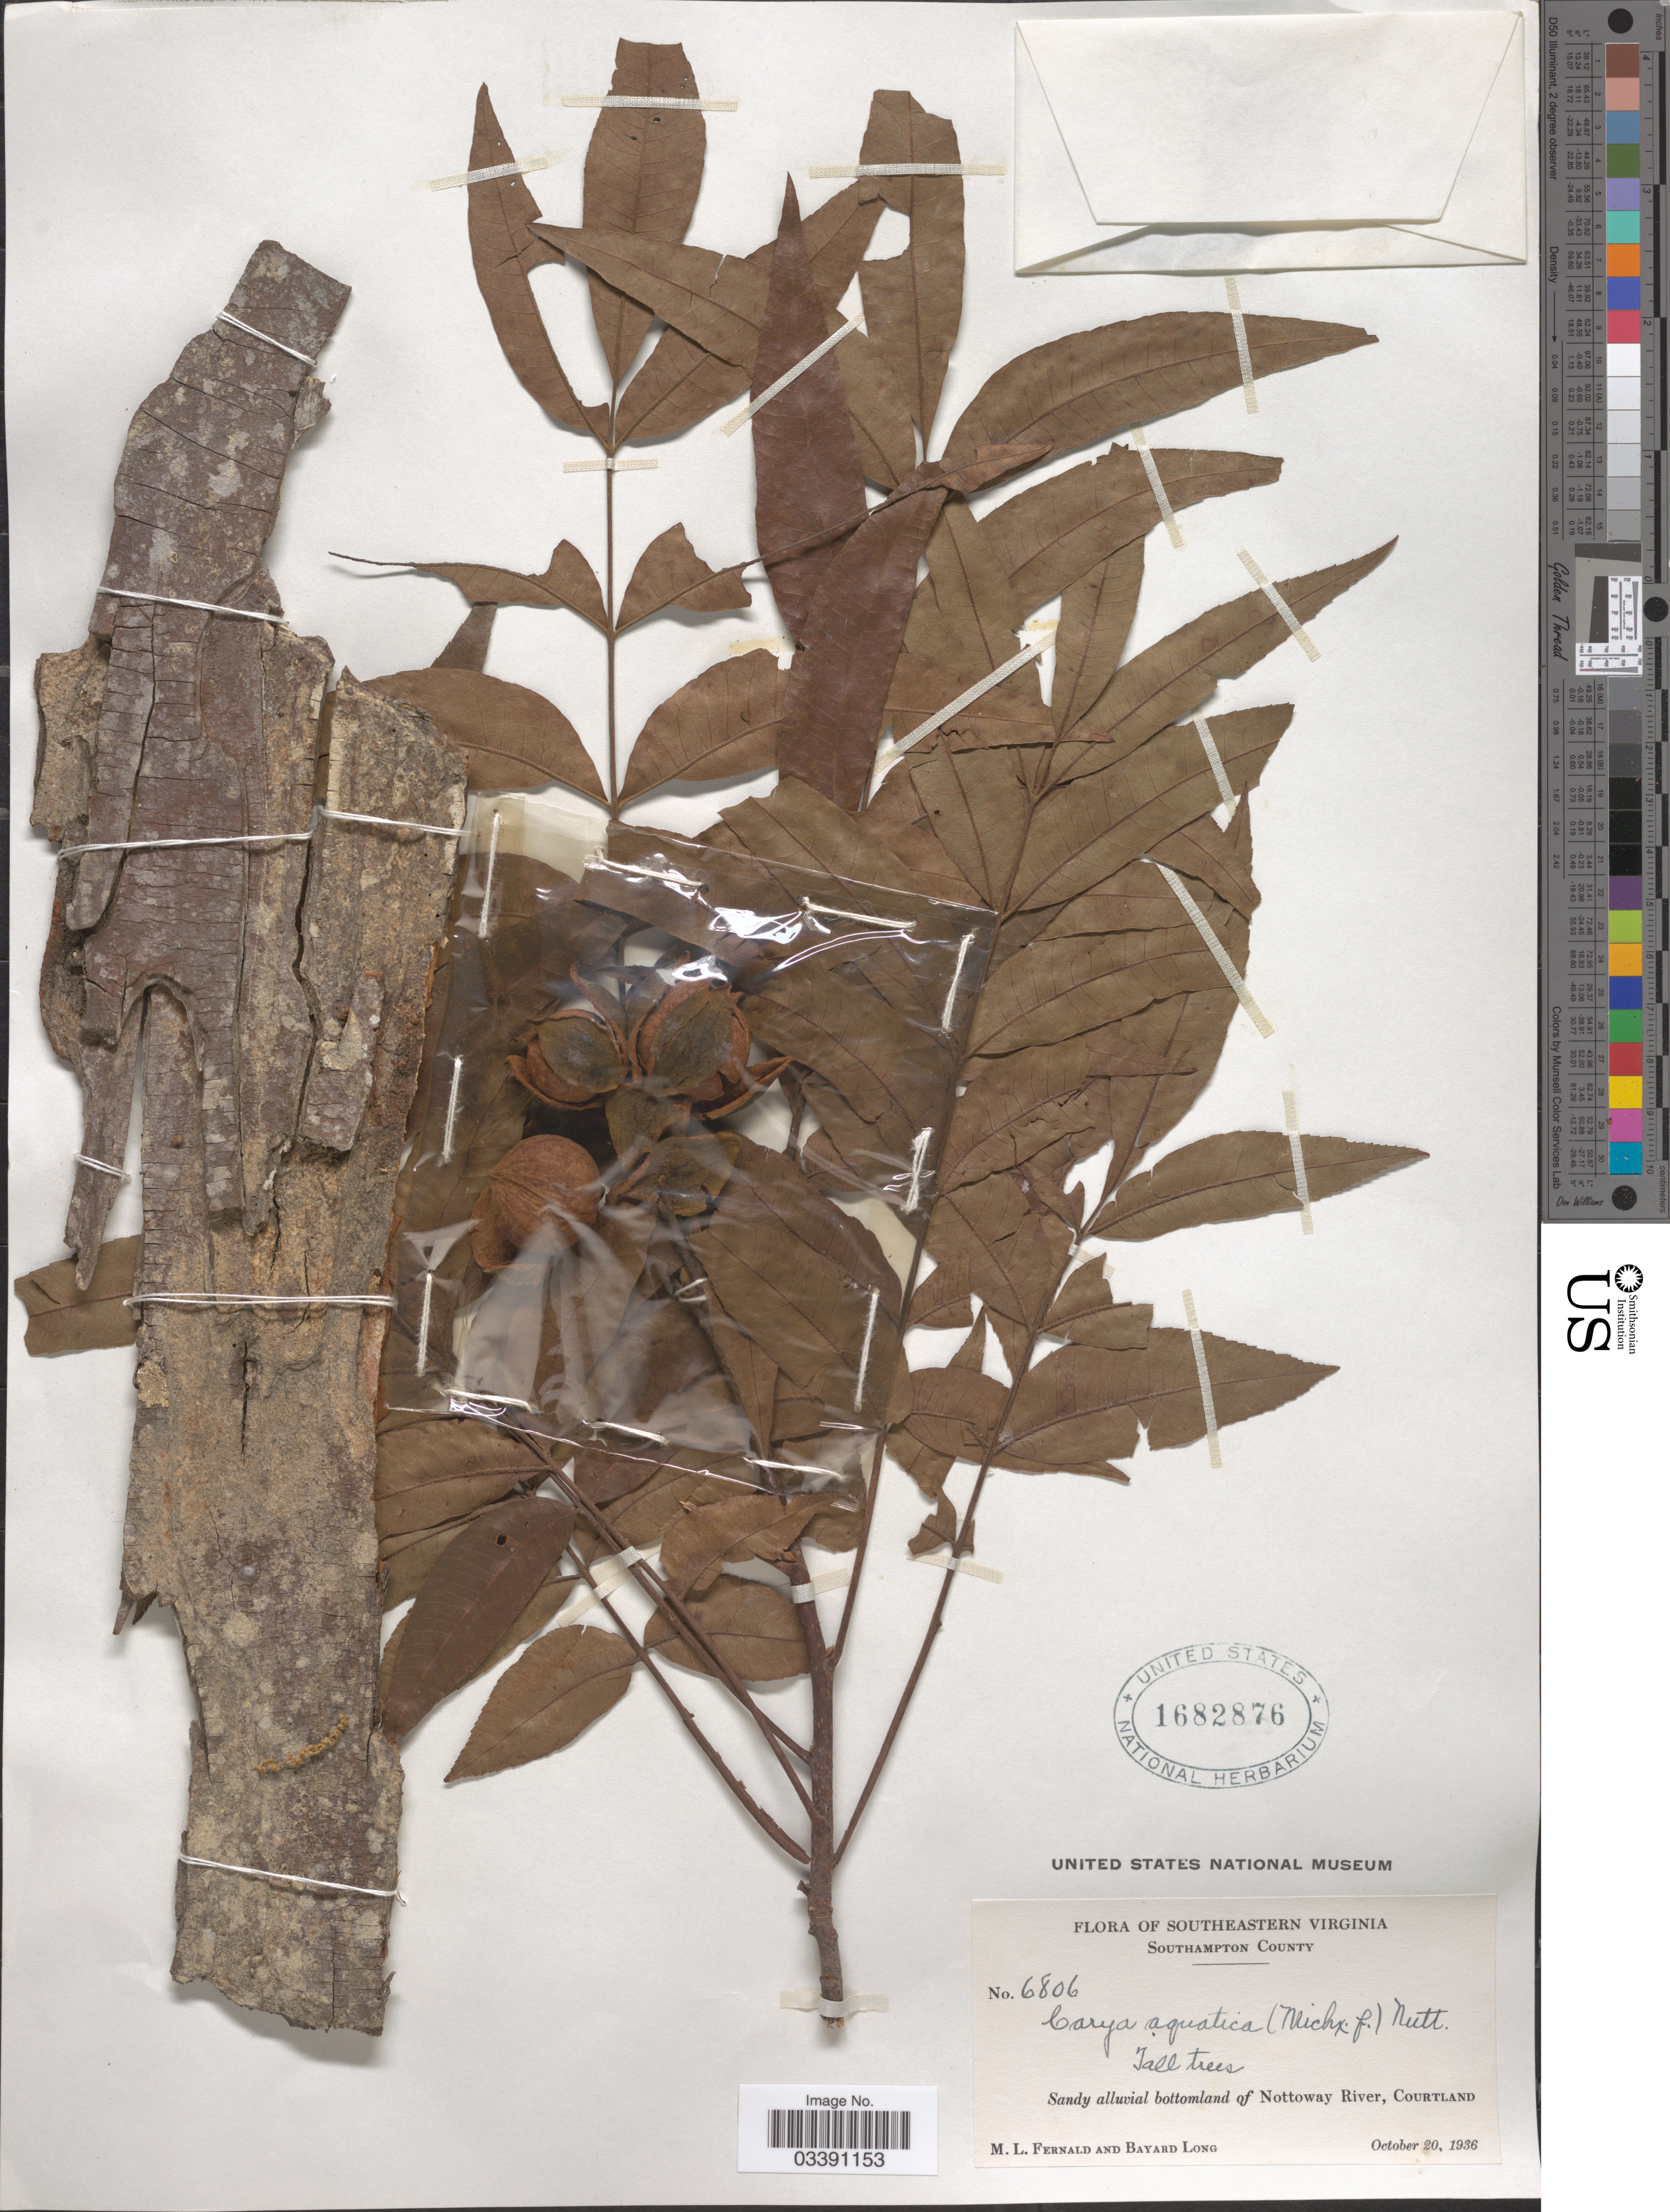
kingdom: Plantae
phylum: Tracheophyta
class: Magnoliopsida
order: Fagales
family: Juglandaceae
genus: Carya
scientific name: Carya aquatica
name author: (F. Michx.) Nutt.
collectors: M. L. Fernald & B. Long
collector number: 6806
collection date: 1936-10-20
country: United States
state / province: Virginia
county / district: Southampton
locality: Southeastern Virginia. Southampton County. Nottoway River, Courtland.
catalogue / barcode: US 1682876